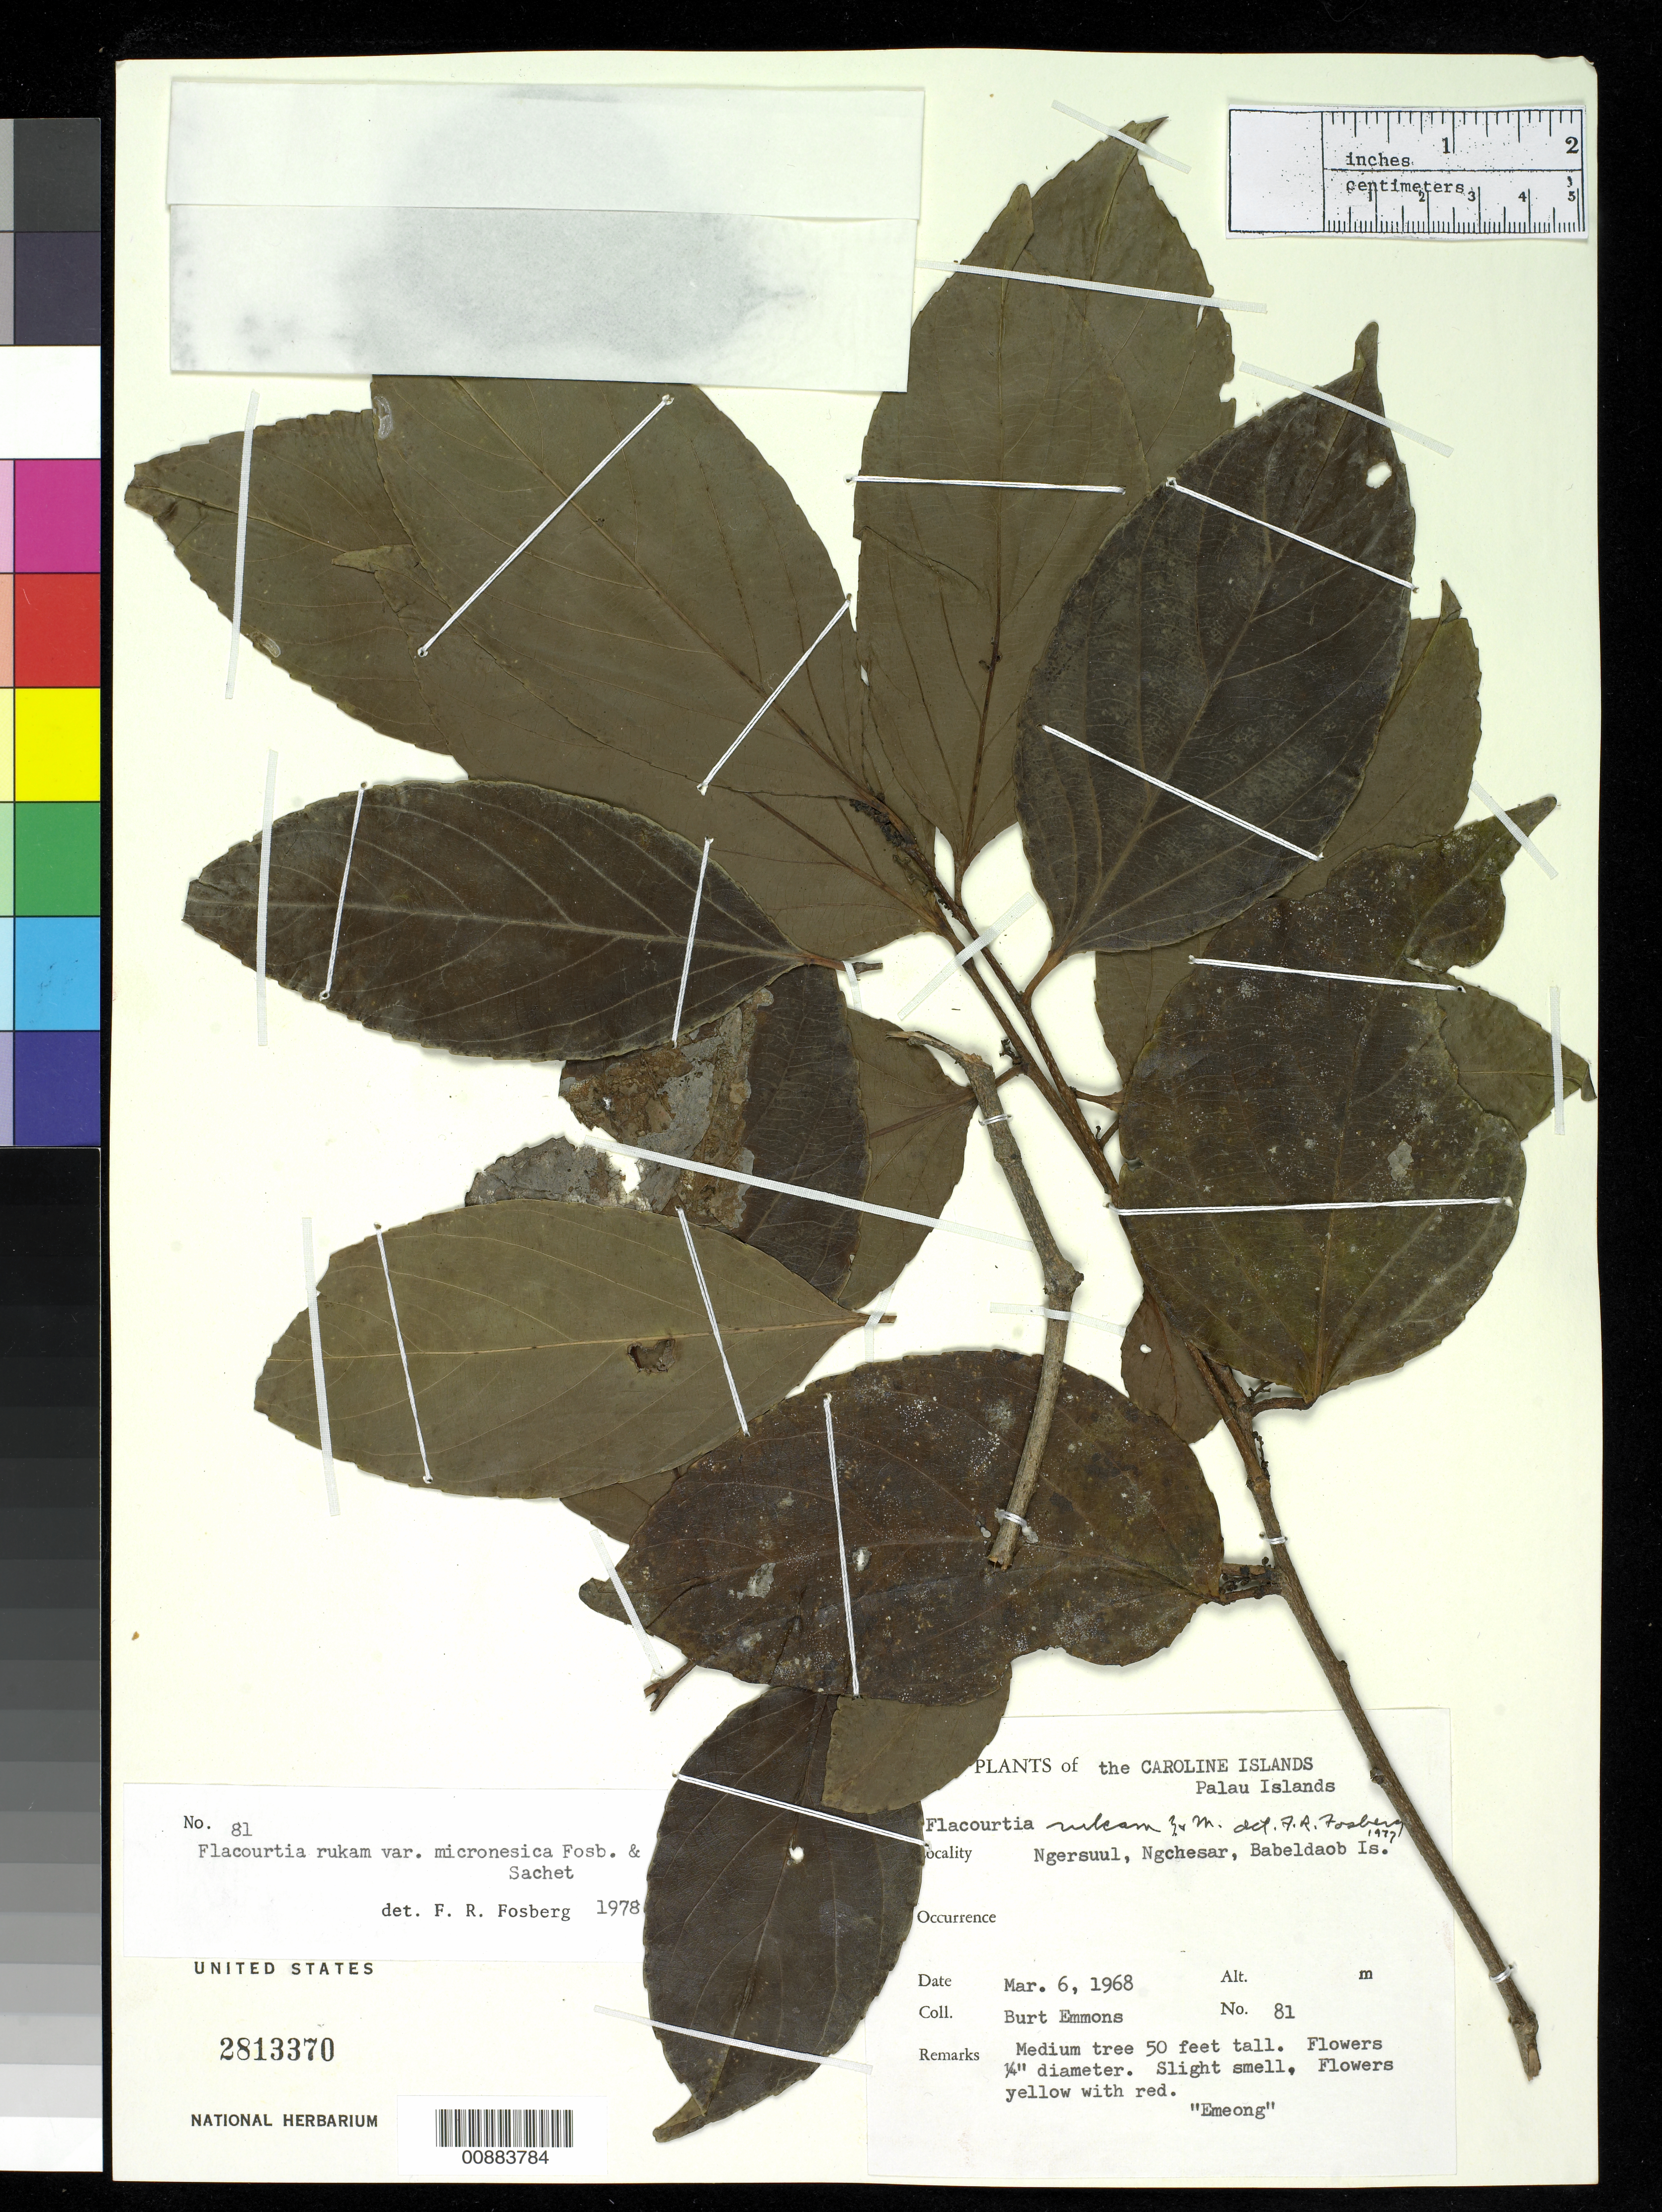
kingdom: Plantae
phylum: Tracheophyta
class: Magnoliopsida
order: Malpighiales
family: Salicaceae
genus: Flacourtia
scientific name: Flacourtia rukam var. micronesica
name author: Fosberg & Sachet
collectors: B. Emmons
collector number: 81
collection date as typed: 06 Mar 1968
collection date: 1968-03-06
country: Palau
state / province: Ngchesar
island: Babeldaob [Babelthuap]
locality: Ngersuul, Ngchesar.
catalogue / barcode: US 2813370